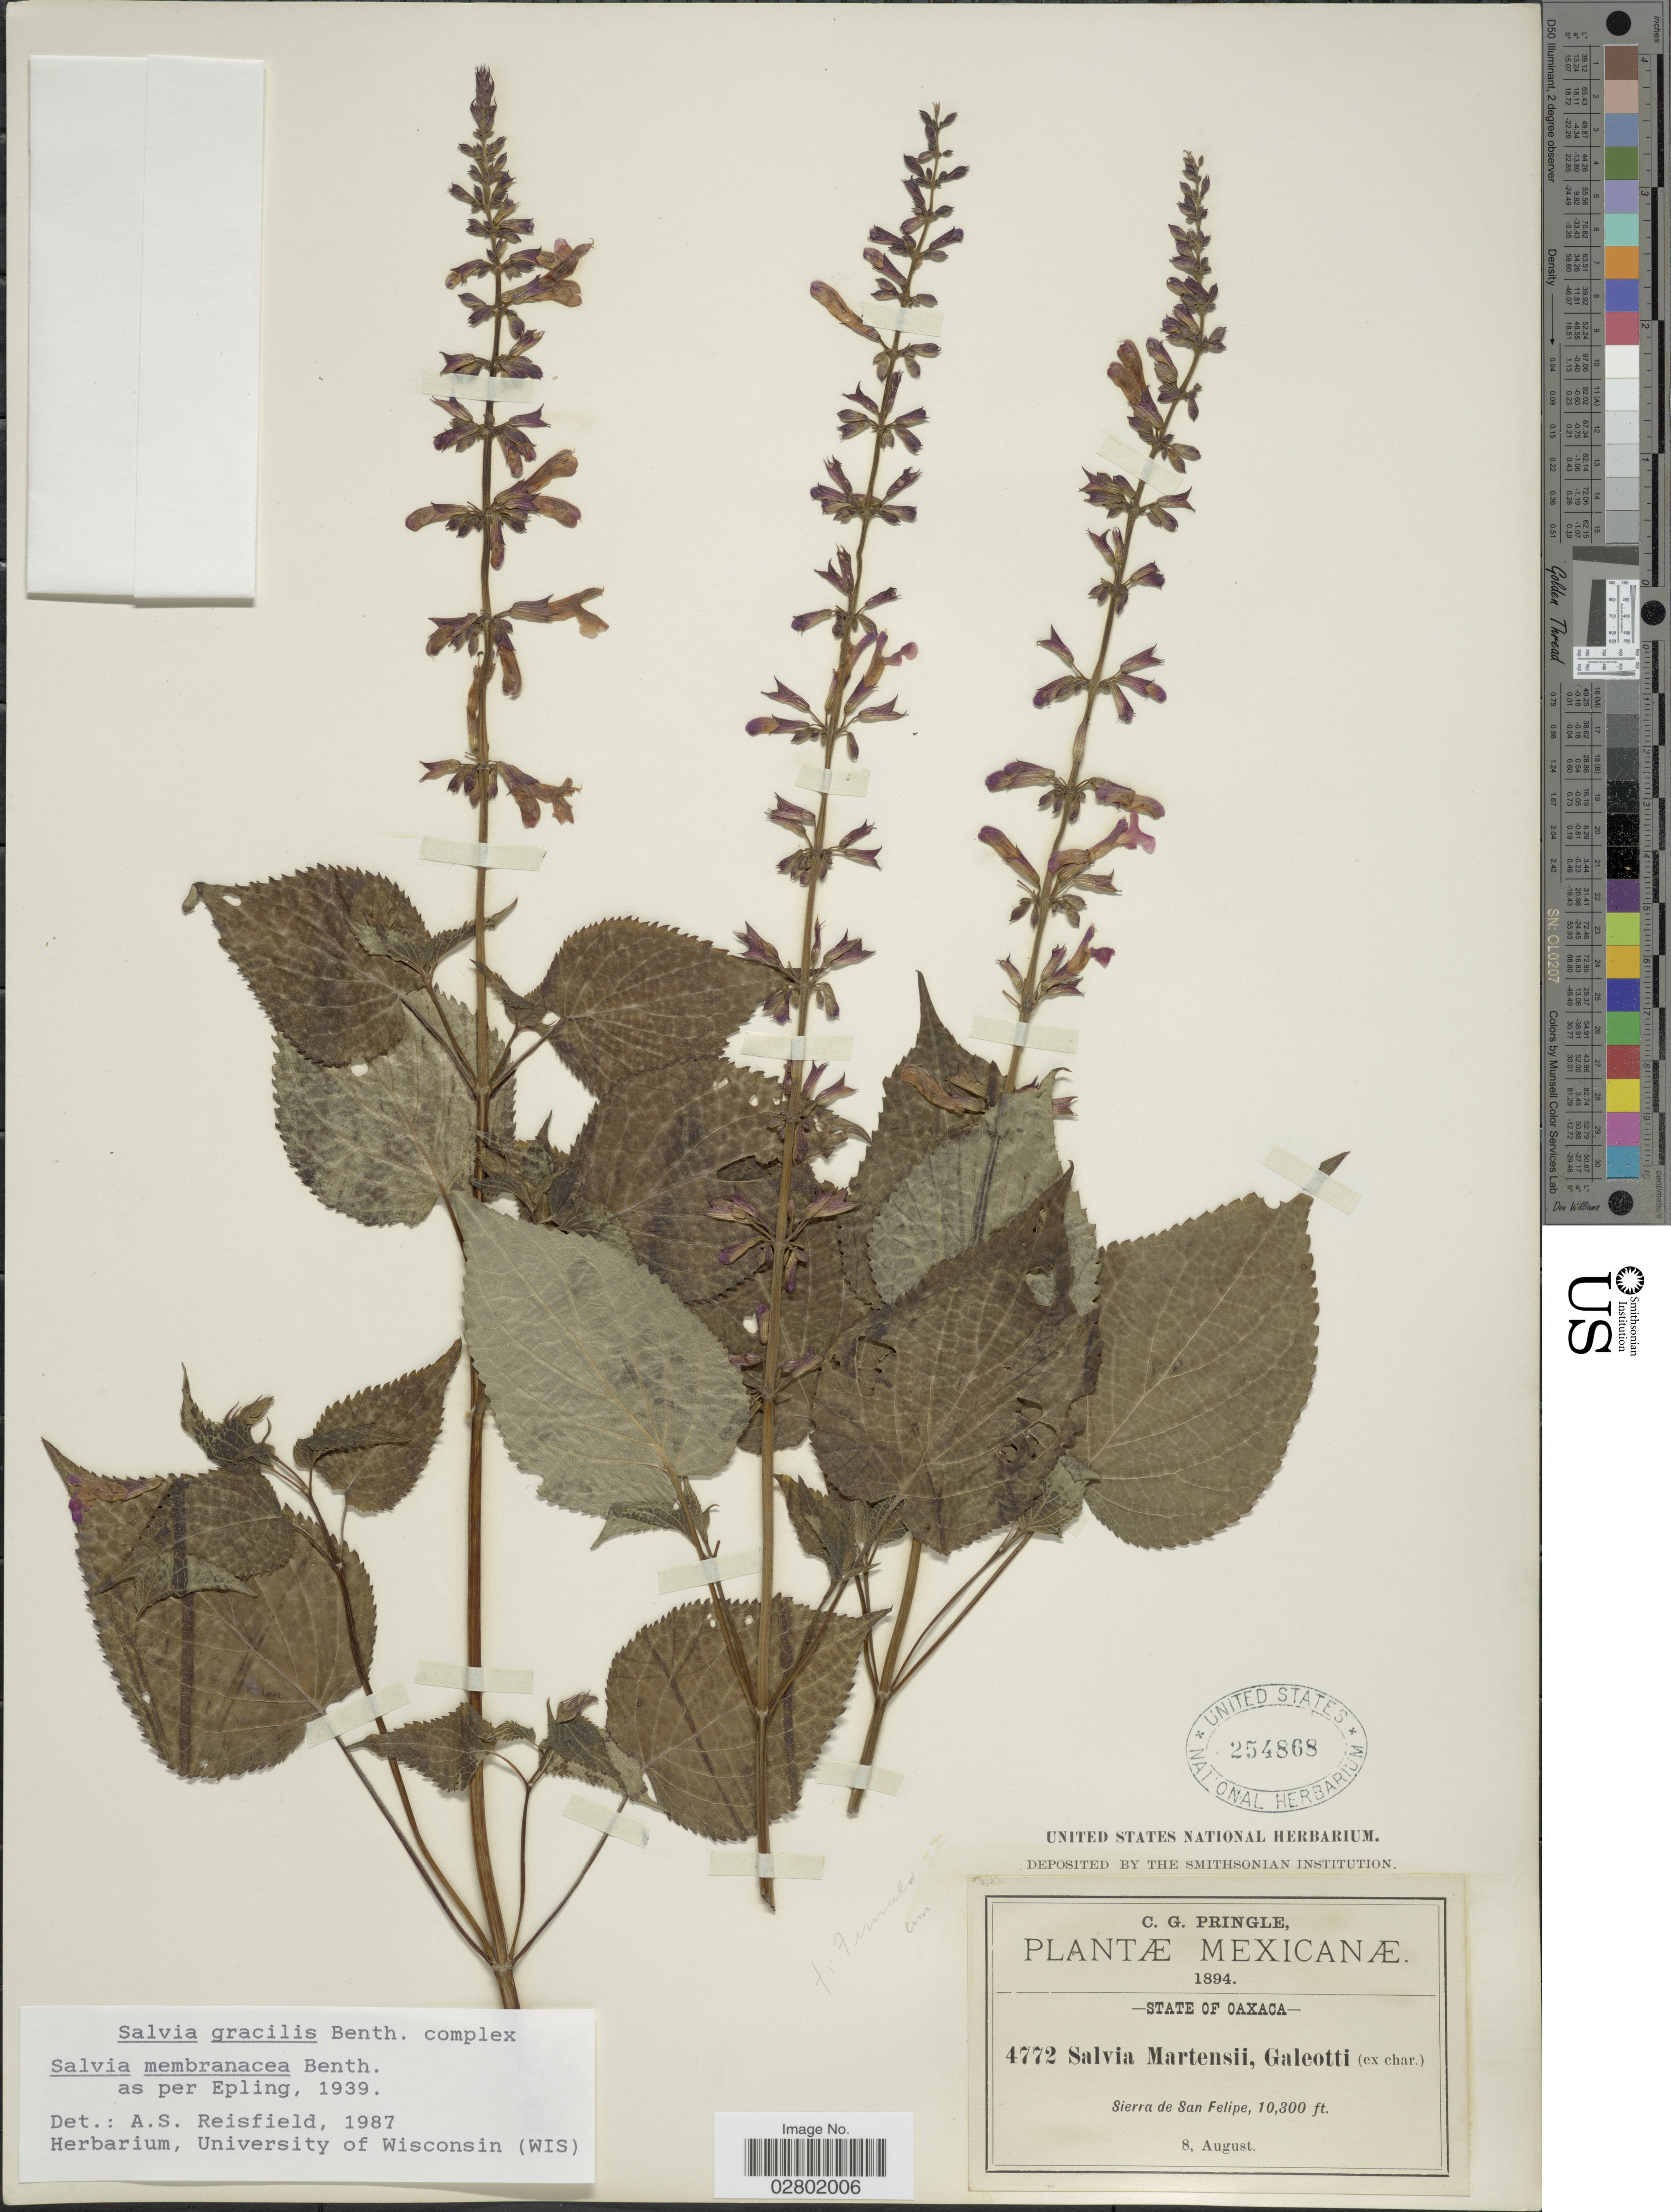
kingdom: Plantae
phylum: Tracheophyta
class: Magnoliopsida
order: Lamiales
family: Lamiaceae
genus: Salvia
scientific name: Salvia membranacea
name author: Benth.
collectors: C. G. Pringle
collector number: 4772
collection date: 1894-08-08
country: Mexico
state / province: Oaxaca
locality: Sierra de San Felipe.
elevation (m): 3139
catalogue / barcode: US 254868